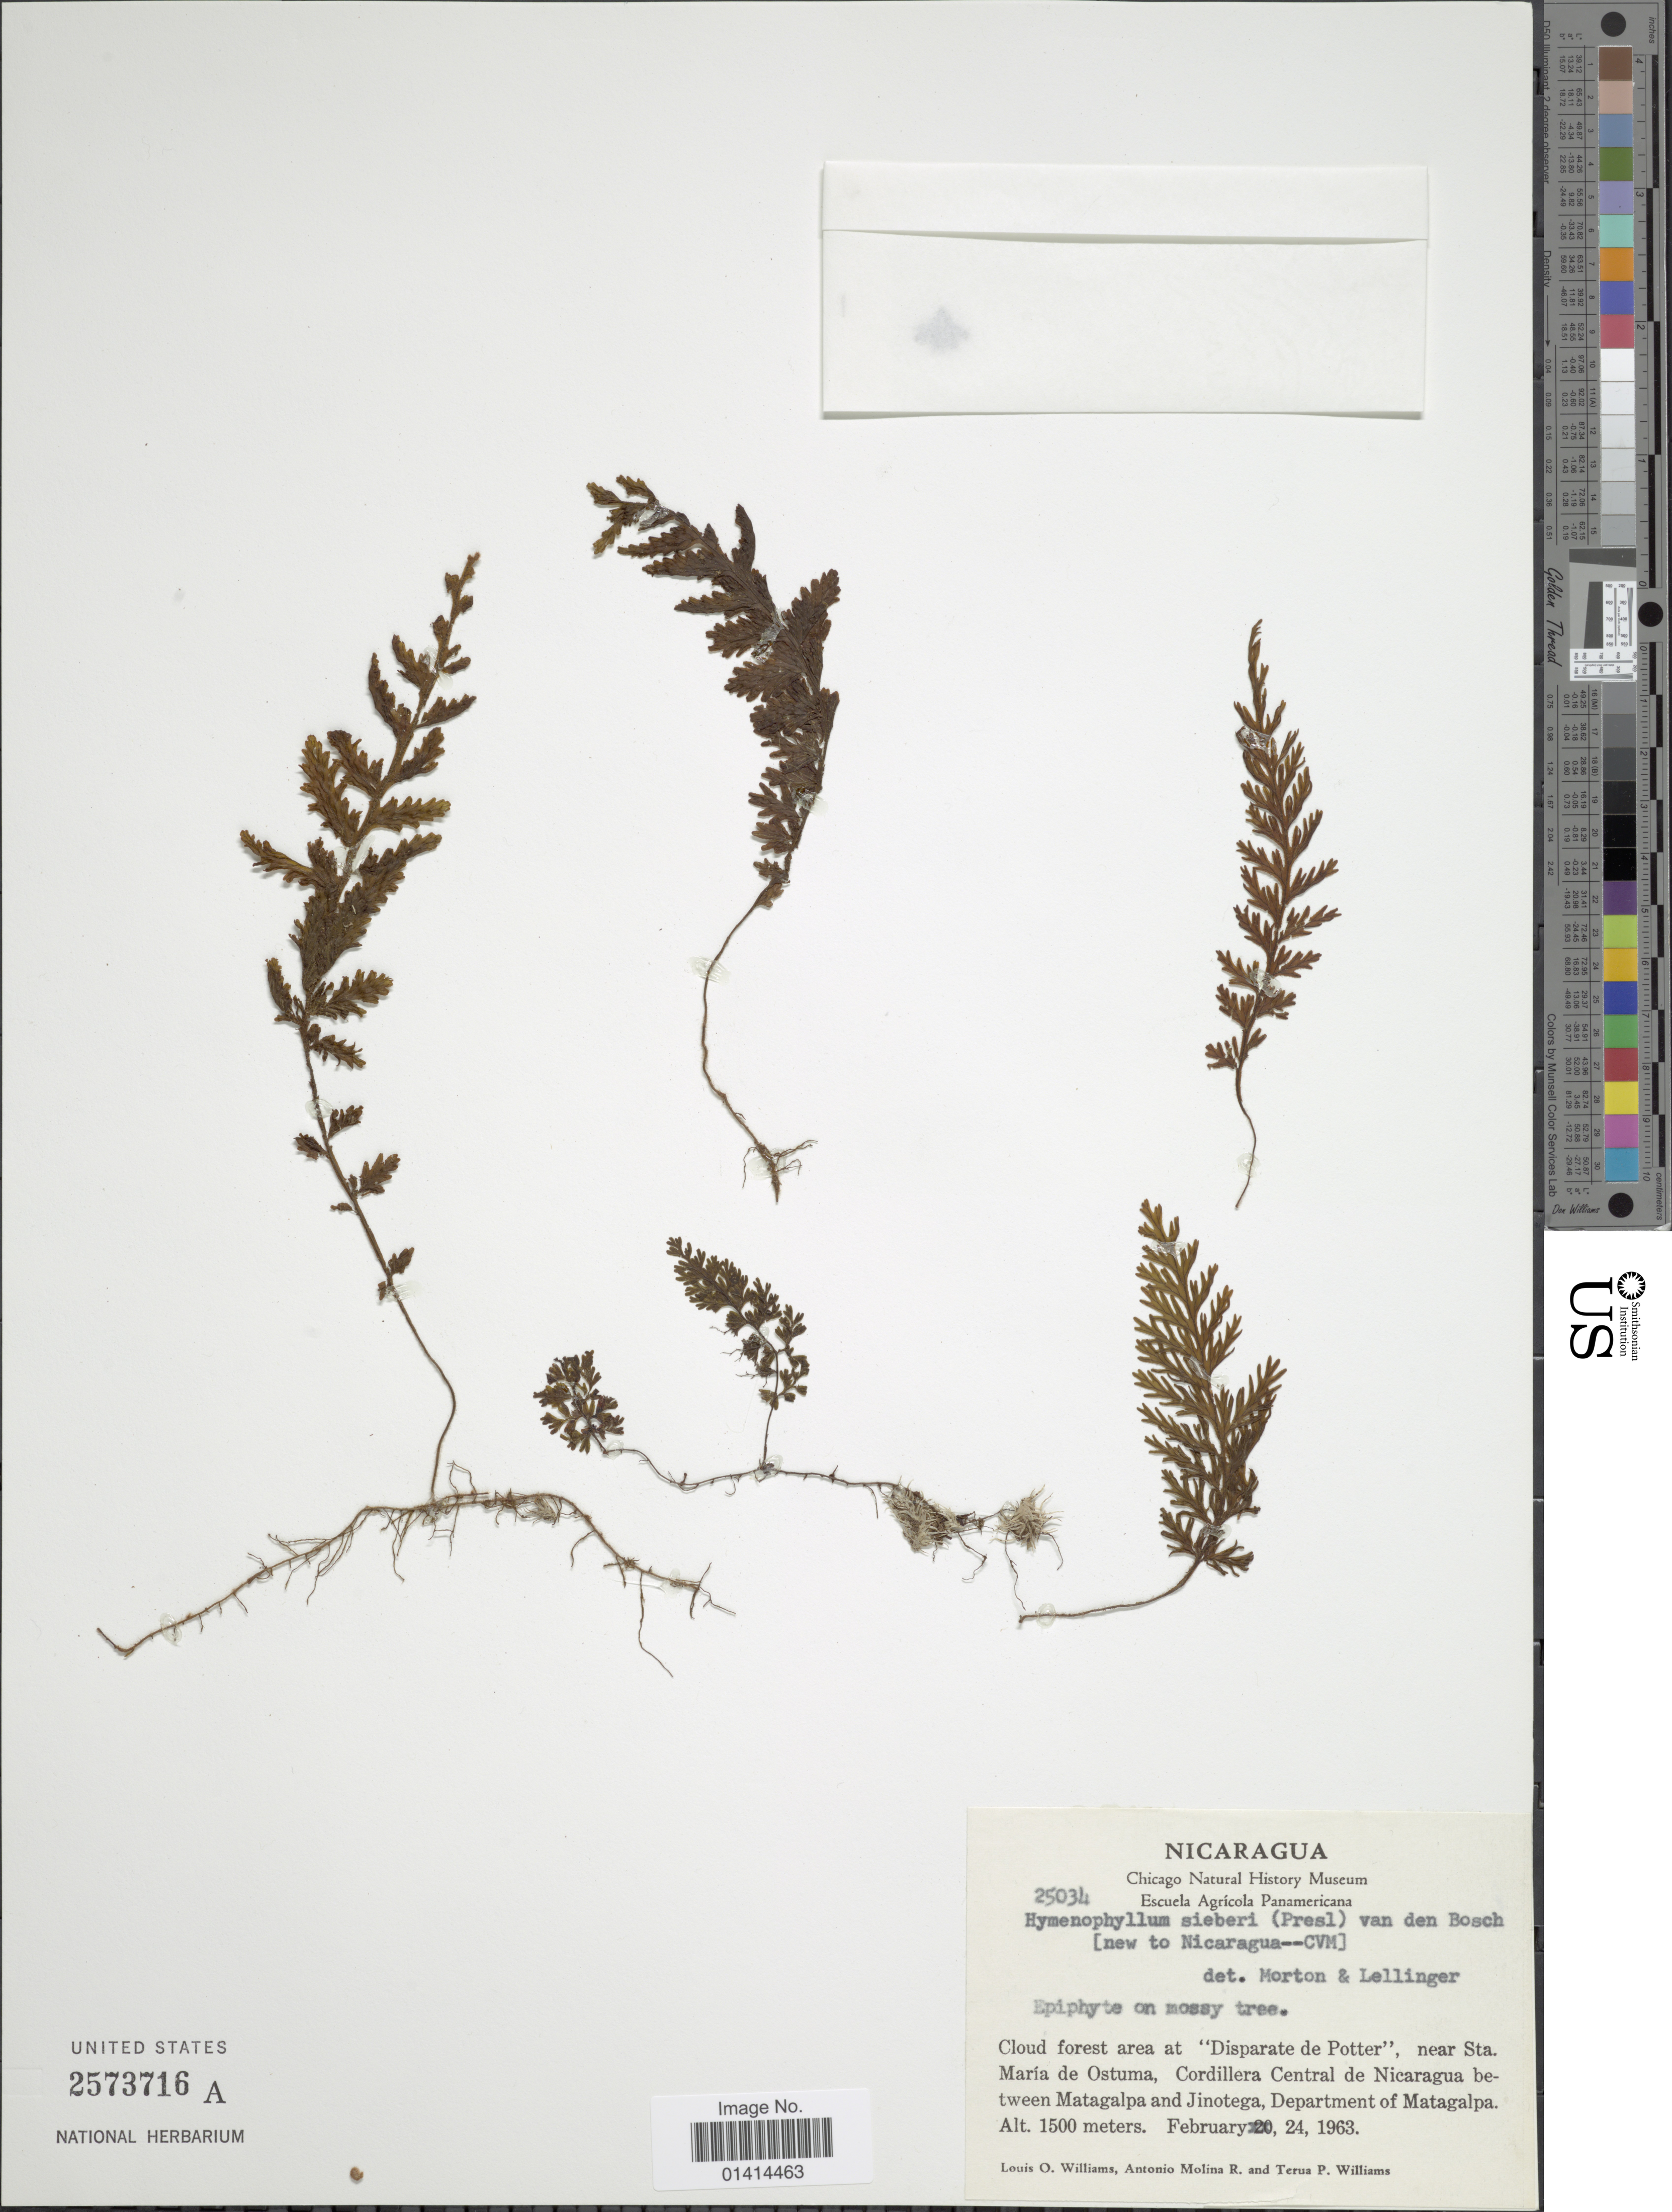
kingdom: Plantae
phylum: Tracheophyta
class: Polypodiopsida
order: Hymenophyllales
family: Hymenophyllaceae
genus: Hymenophyllum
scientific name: Hymenophyllum sieberi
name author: (C. Presl) Bosch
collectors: L. O. Williams, A. Molina R. & T. P. Williams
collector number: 25034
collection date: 1963-02-24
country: Nicaragua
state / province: Matagalpa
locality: Cloud forest area at 'Disparate de potter,' near Sta. Maria de Ostuma, Cordillera Central de Nicaragua between Matagalpa and Jinotega, Department of Matagalpa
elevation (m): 1500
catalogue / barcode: US 2573716A